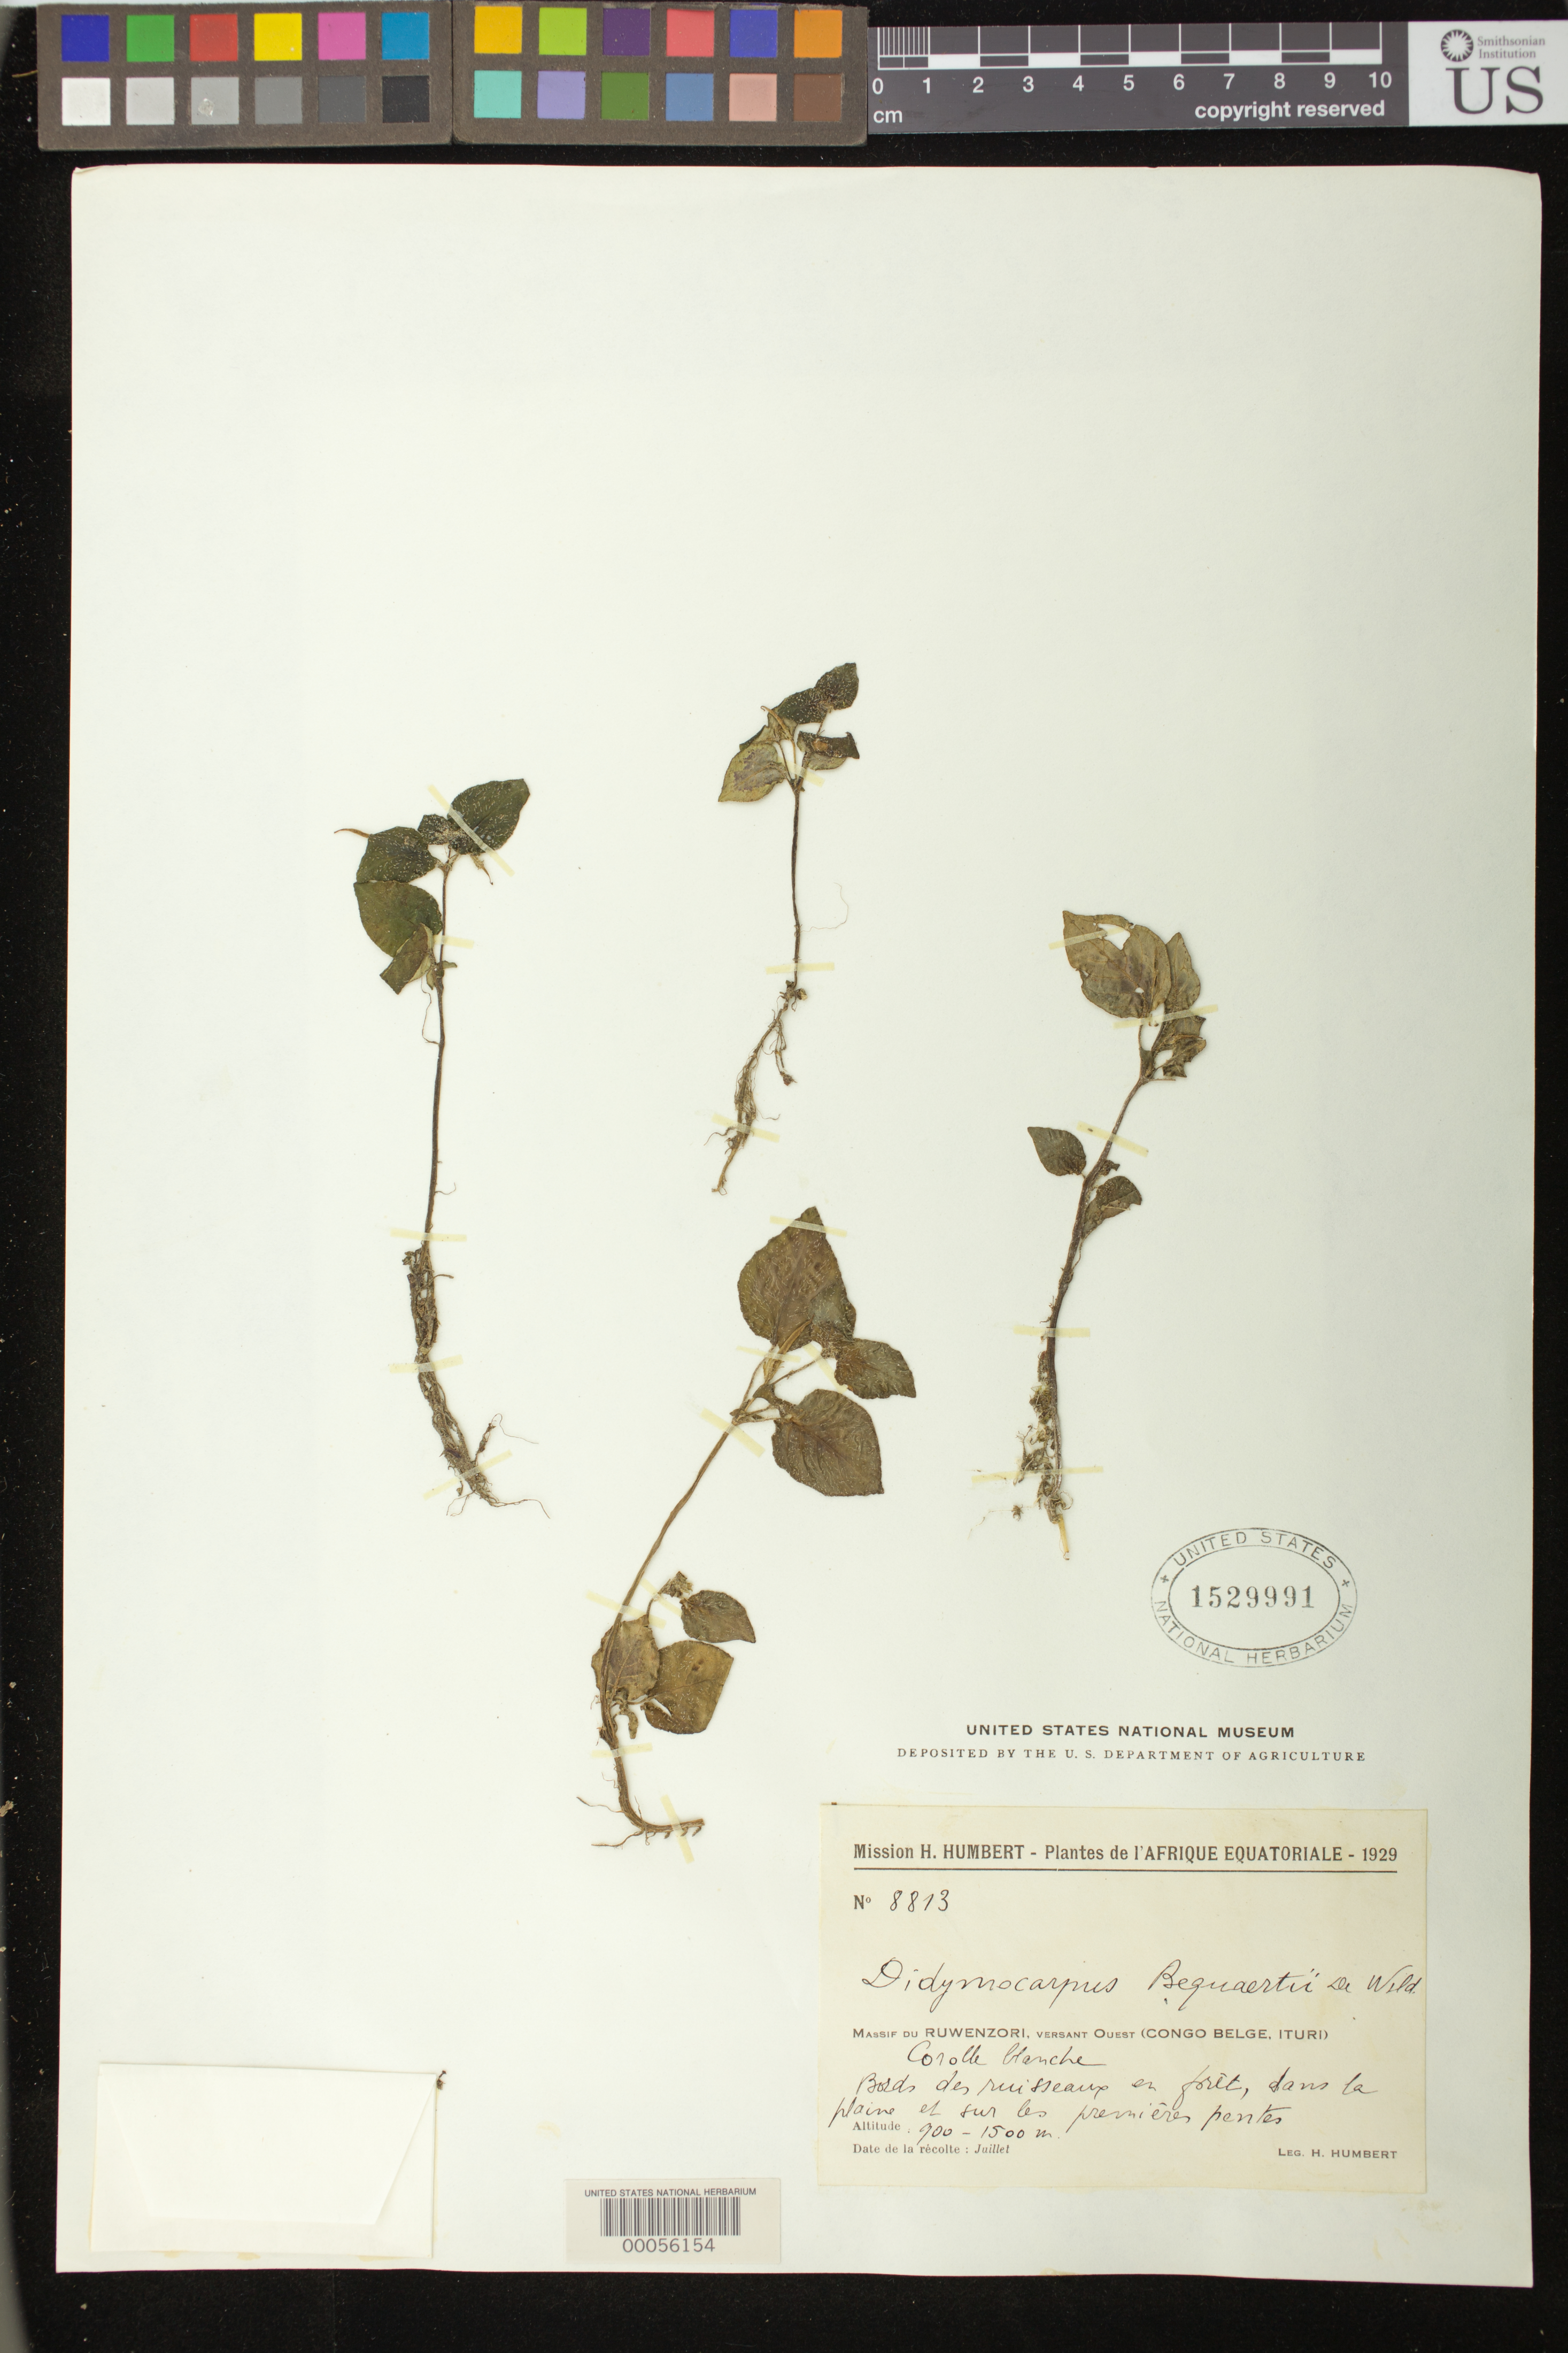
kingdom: Plantae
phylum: Tracheophyta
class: Magnoliopsida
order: Lamiales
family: Gesneriaceae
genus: Streptocarpus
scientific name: Streptocarpus kamerunensis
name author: (Engl.) Christenh.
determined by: Skog, Laurence E.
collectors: H. Humbert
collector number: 8813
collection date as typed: Jul 1929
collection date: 1929-07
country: Congo, Democratic Republic of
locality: Mount ruwenzori, west side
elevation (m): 900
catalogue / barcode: US 1529991